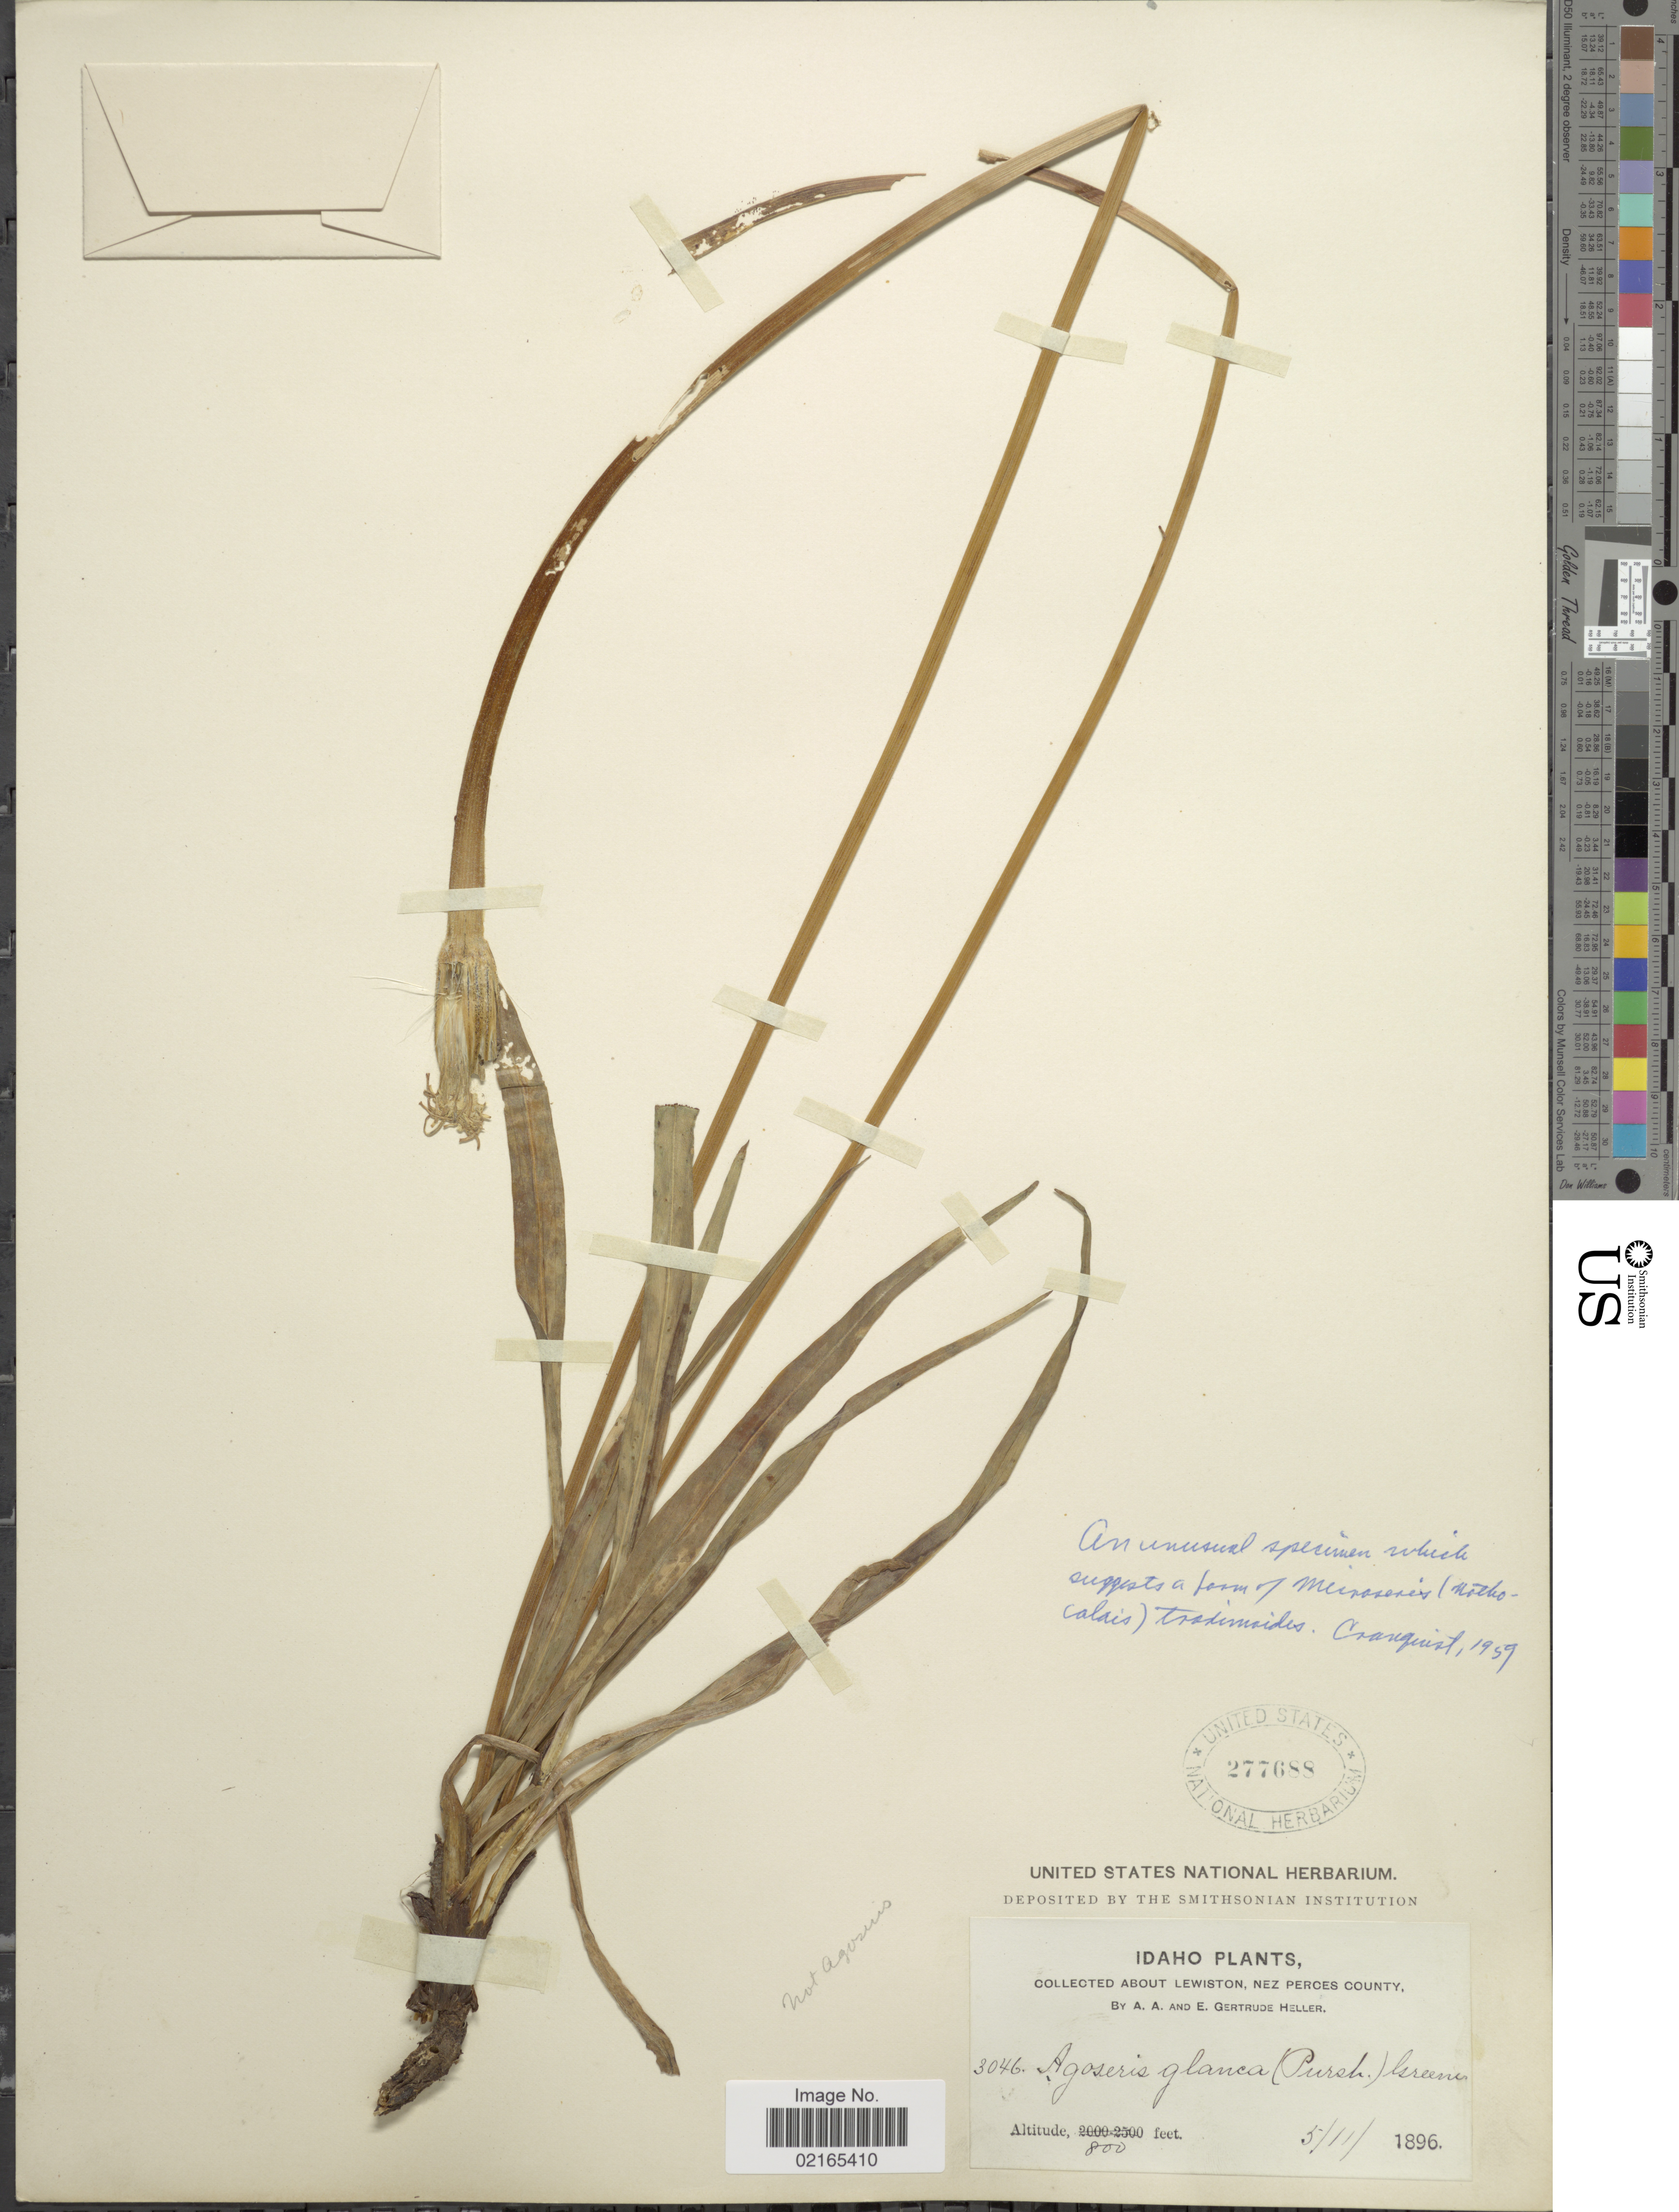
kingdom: Plantae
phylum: Tracheophyta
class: Magnoliopsida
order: Asterales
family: Asteraceae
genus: Nothocalais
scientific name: Nothocalais troximoides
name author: (A. Gray) Greene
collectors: A. A. Heller & E. G. Heller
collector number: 3046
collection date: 1896-05-11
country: United States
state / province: Idaho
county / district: Nez Perce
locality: About Lewiston.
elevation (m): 244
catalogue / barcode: US 277688